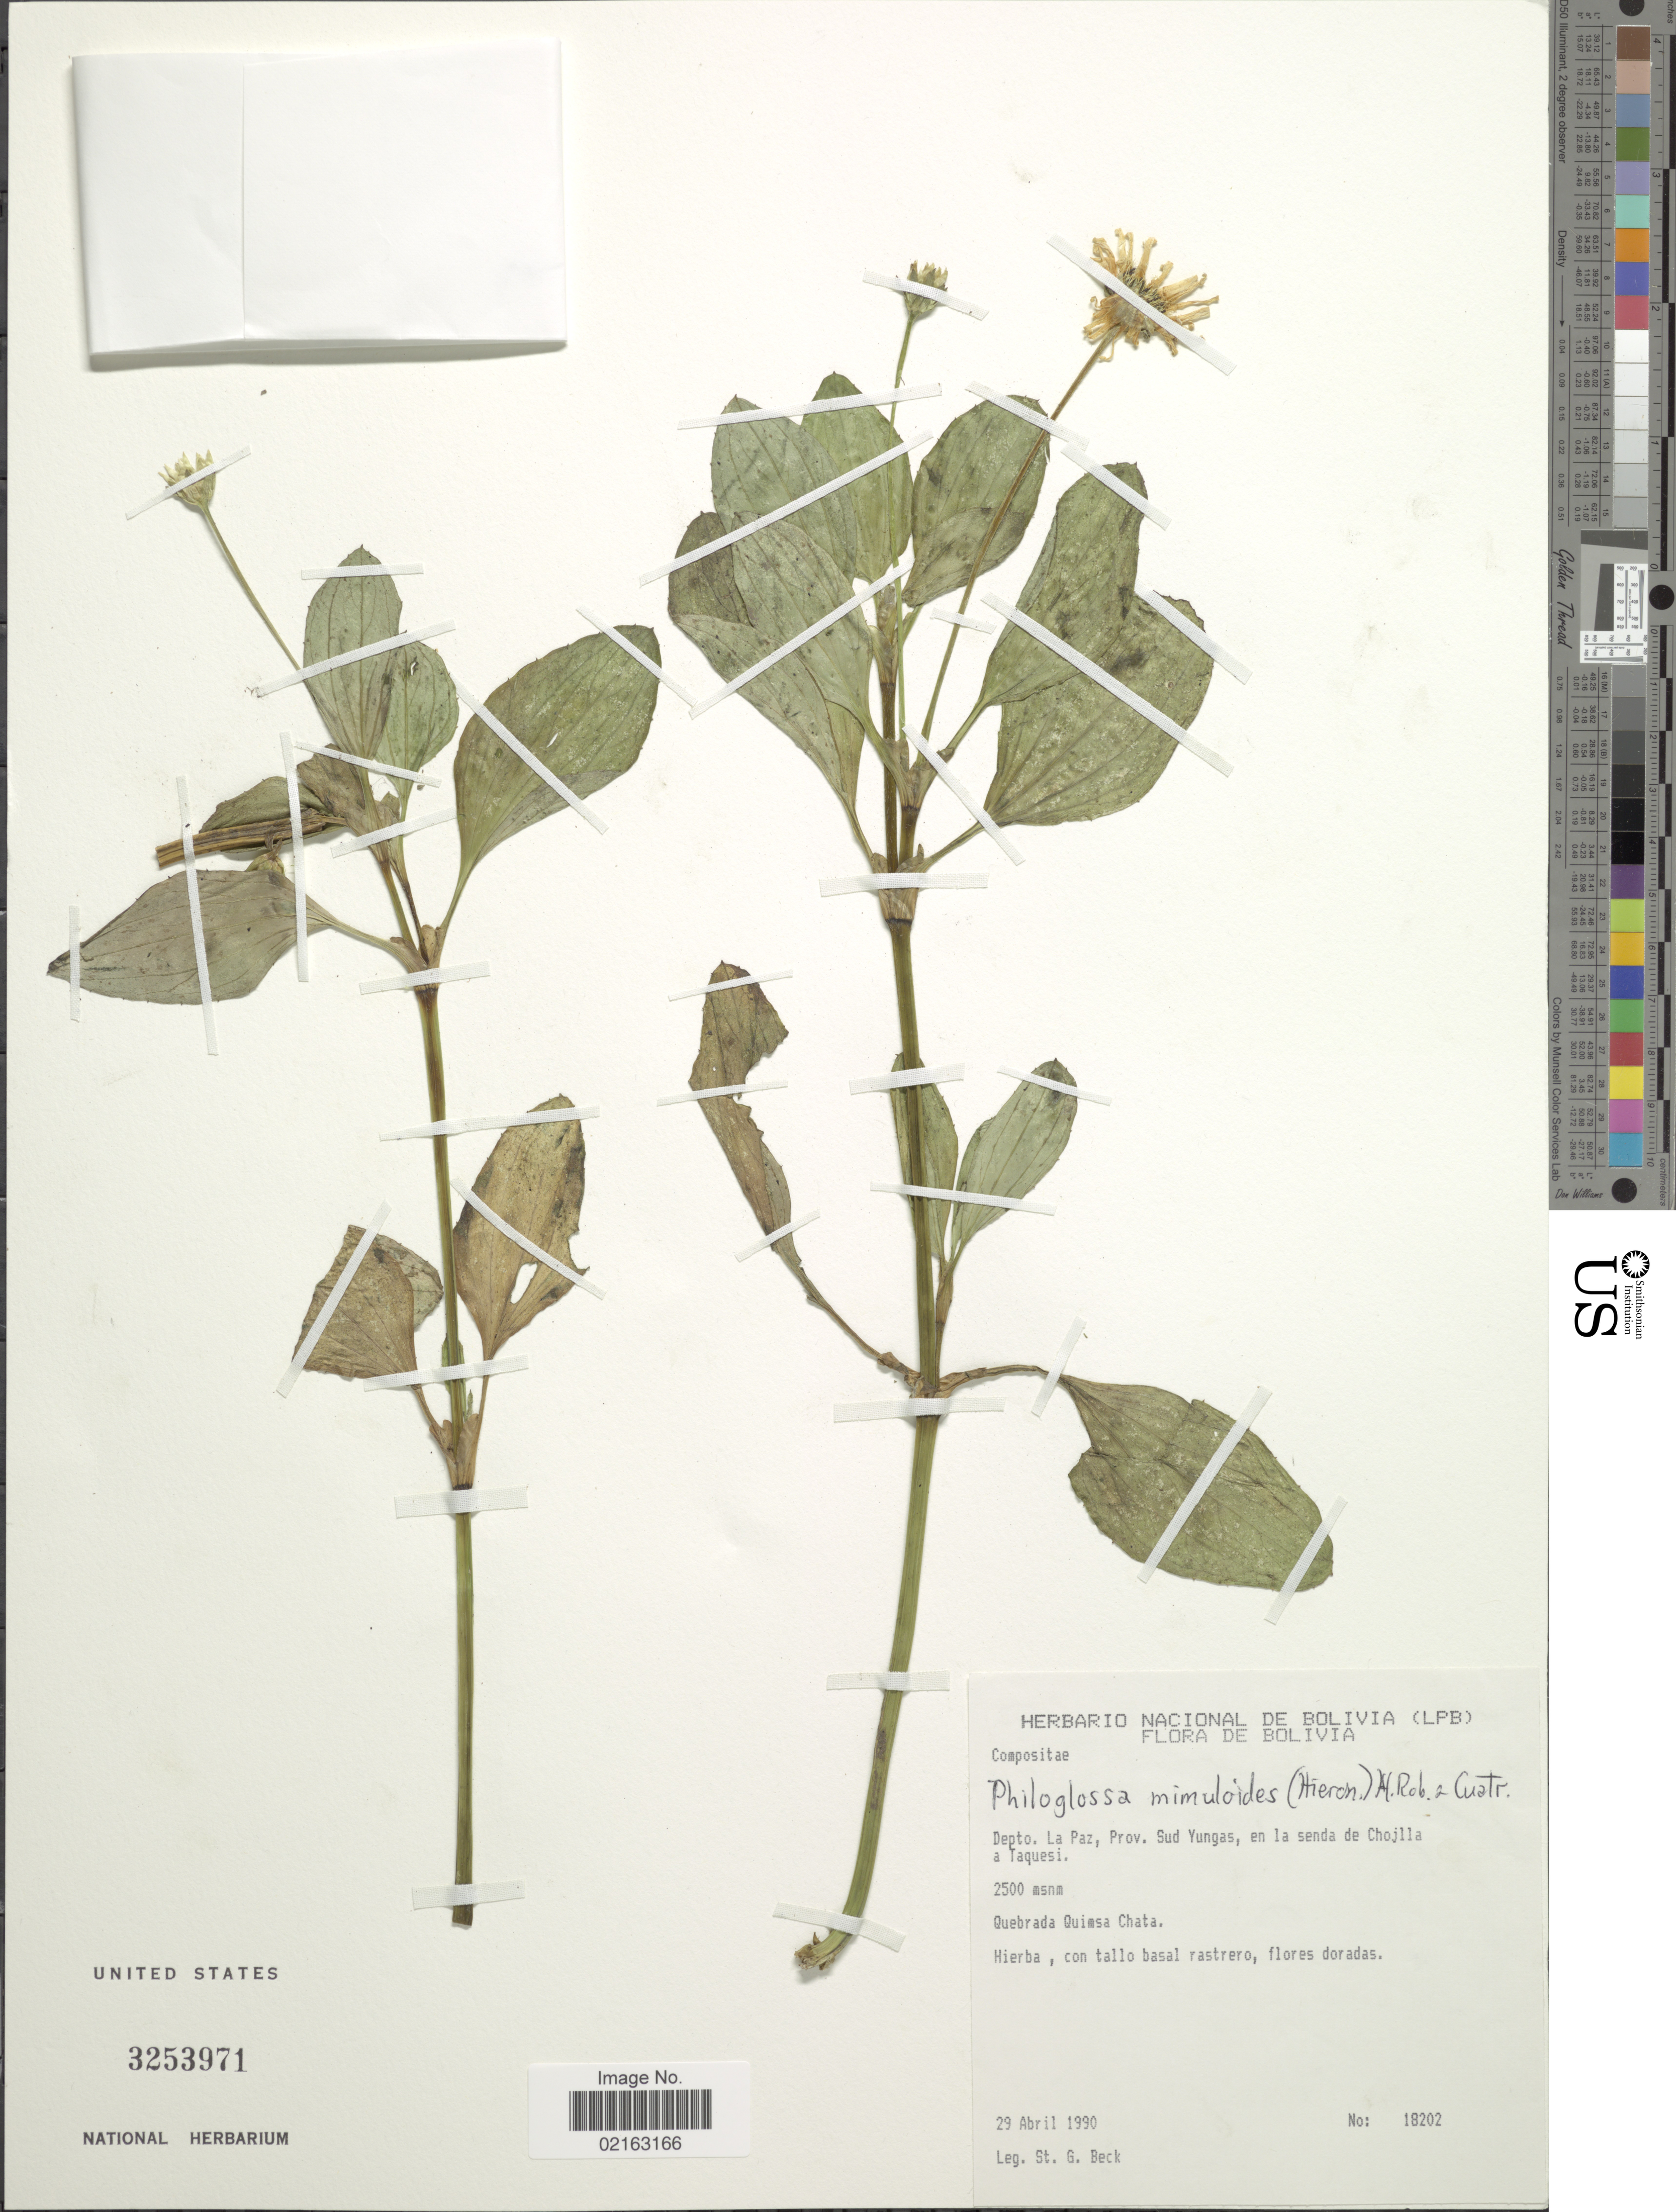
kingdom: Plantae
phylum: Tracheophyta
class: Magnoliopsida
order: Asterales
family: Asteraceae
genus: Philoglossa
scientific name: Philoglossa mimuloides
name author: (Hieron.) H. Rob. & Brettell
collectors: S. G. Beck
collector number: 18202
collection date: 1990-04-29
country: Bolivia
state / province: La Paz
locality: Depto. La Paz, Prov. Sud Yungas, en la senda de Chojlla a Taquesi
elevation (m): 2500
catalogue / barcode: US 3253971